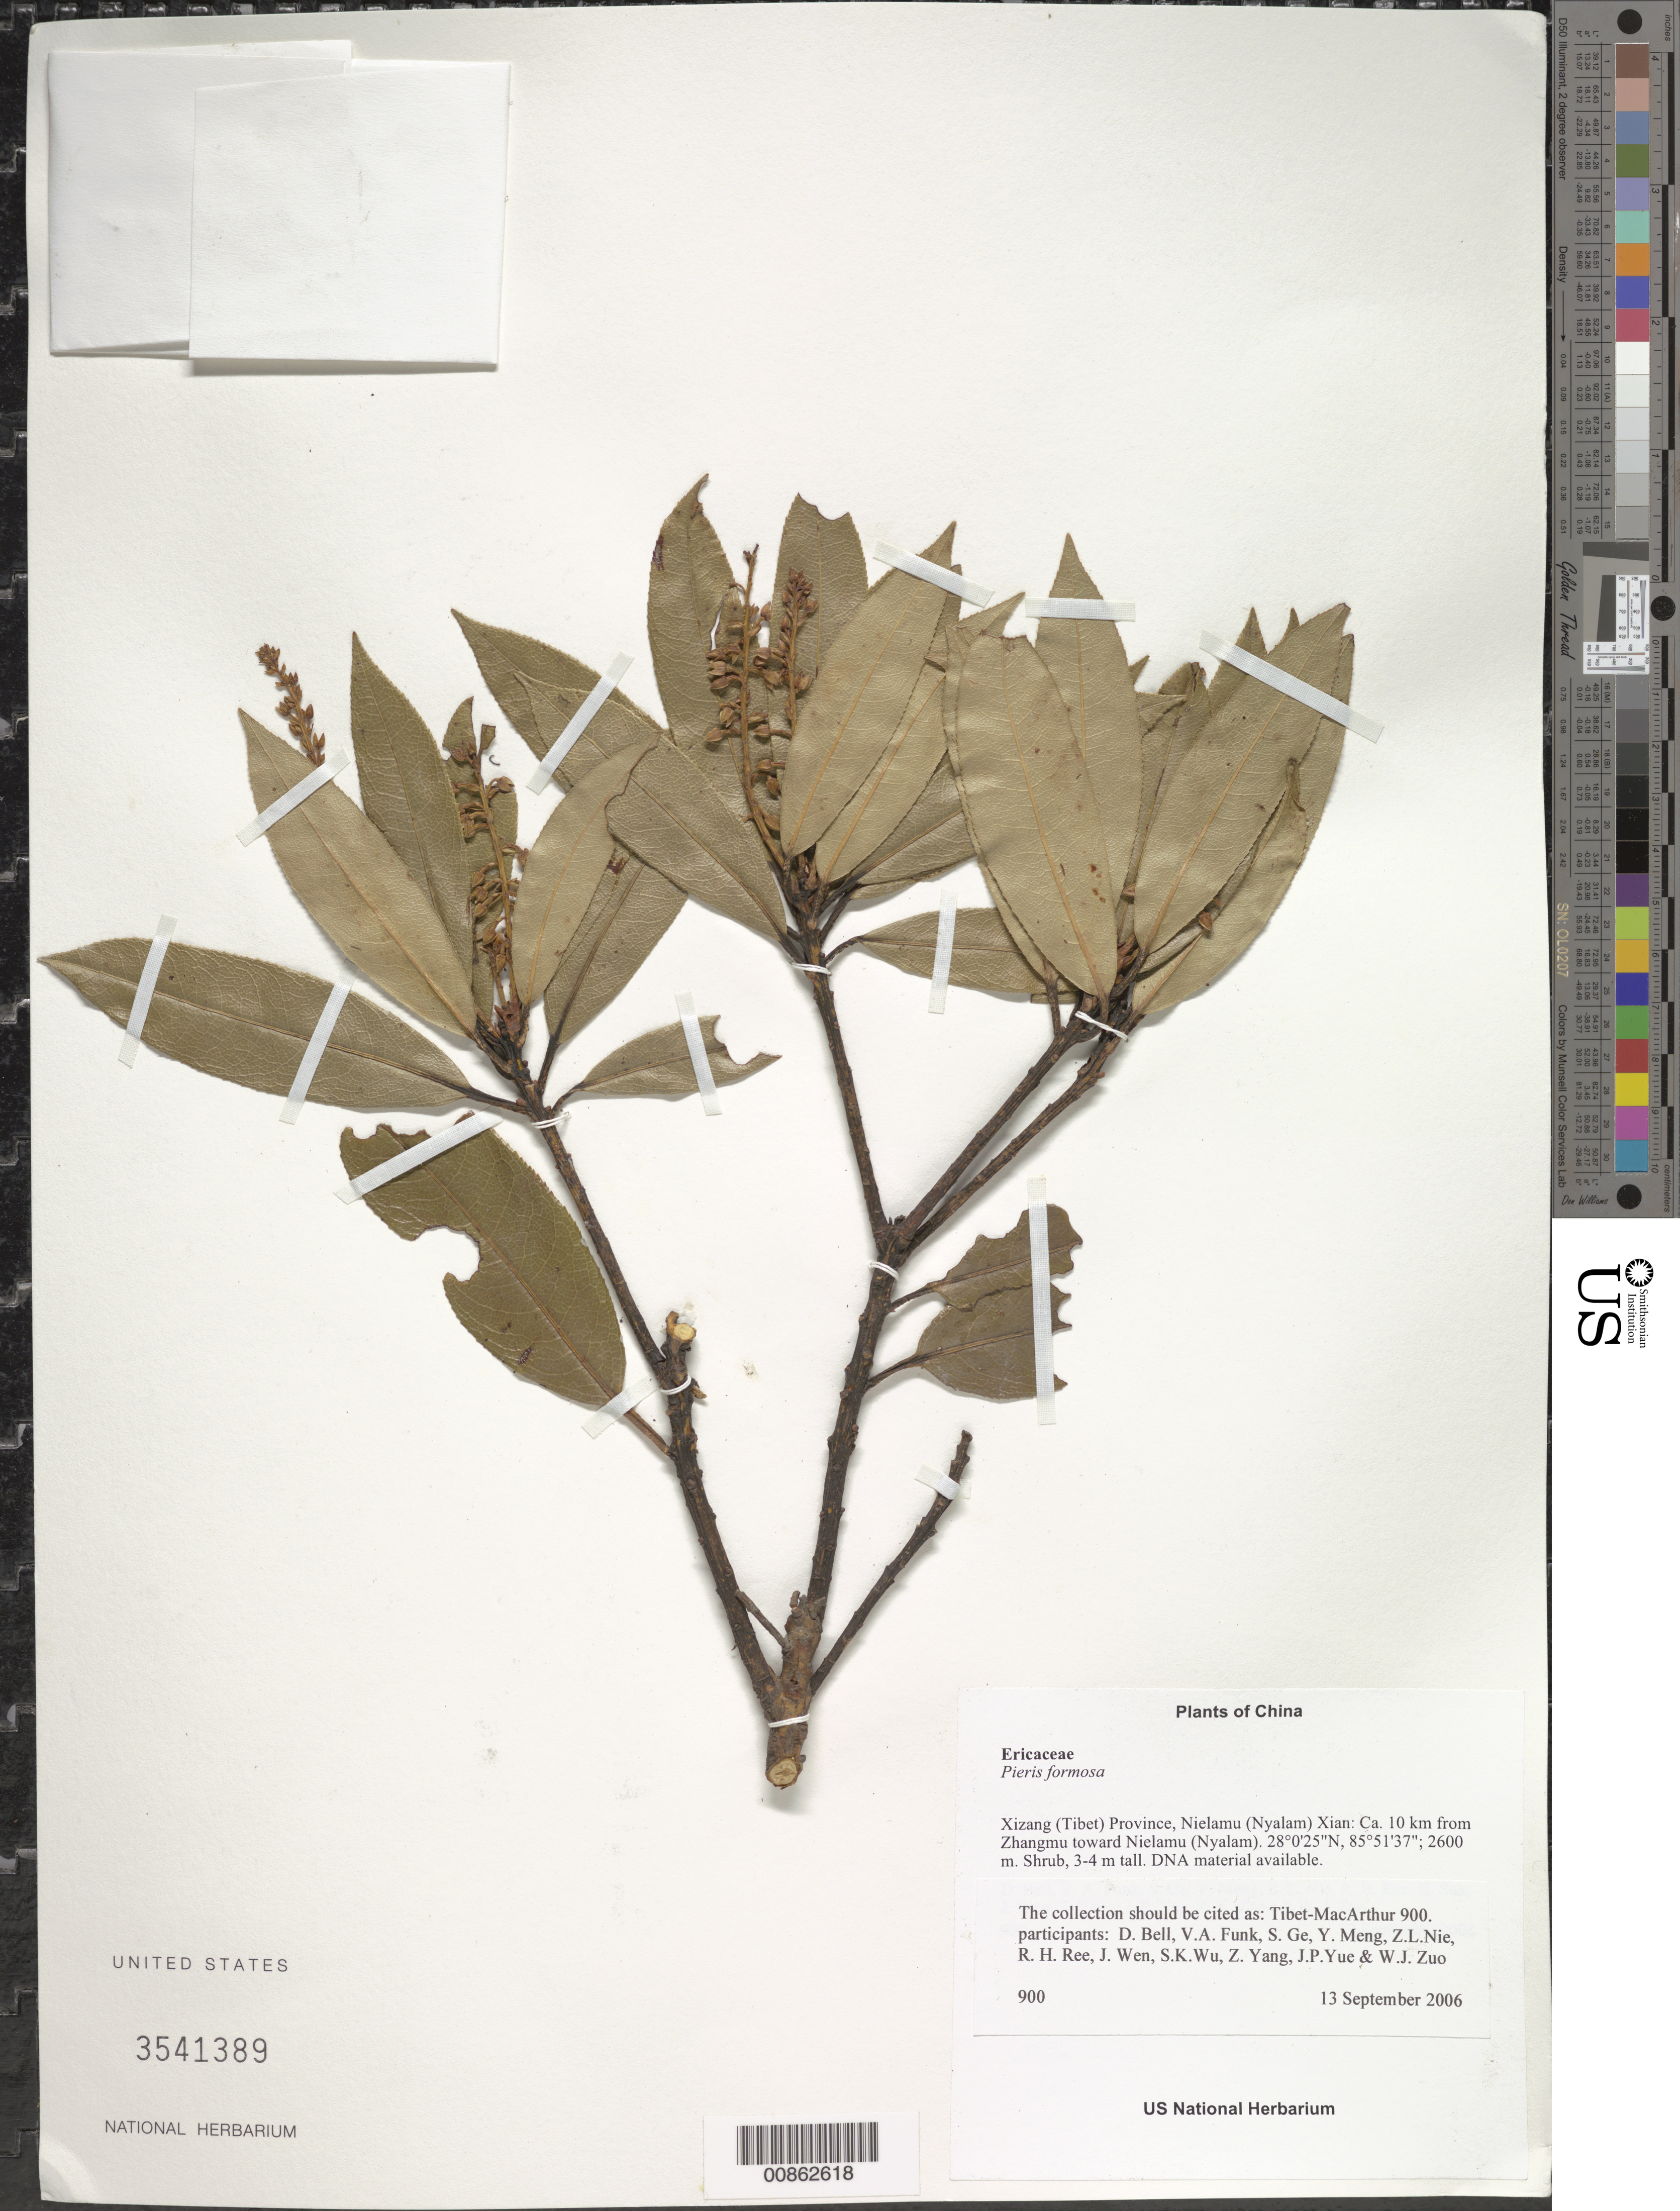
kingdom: Plantae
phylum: Tracheophyta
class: Magnoliopsida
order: Ericales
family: Ericaceae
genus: Pieris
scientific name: Pieris formosa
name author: (Wall.) D. Don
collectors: Tibet-MacArthur, D. A. Bell, V. Funk, S. Ge, Y. Meng, Z. Nie, R. Ree, H. Sun, J. Wen, Z. Yang, J. Yue, Z. Zhou & W. Zuo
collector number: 900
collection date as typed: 13 Sep 2006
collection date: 2006-09-13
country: China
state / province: Xizang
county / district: Nielamu (Nyalam) Xian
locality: Ca. 10 km from Zhangmu toward Nielamu (Nyalam).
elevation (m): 2600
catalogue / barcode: US 3541389